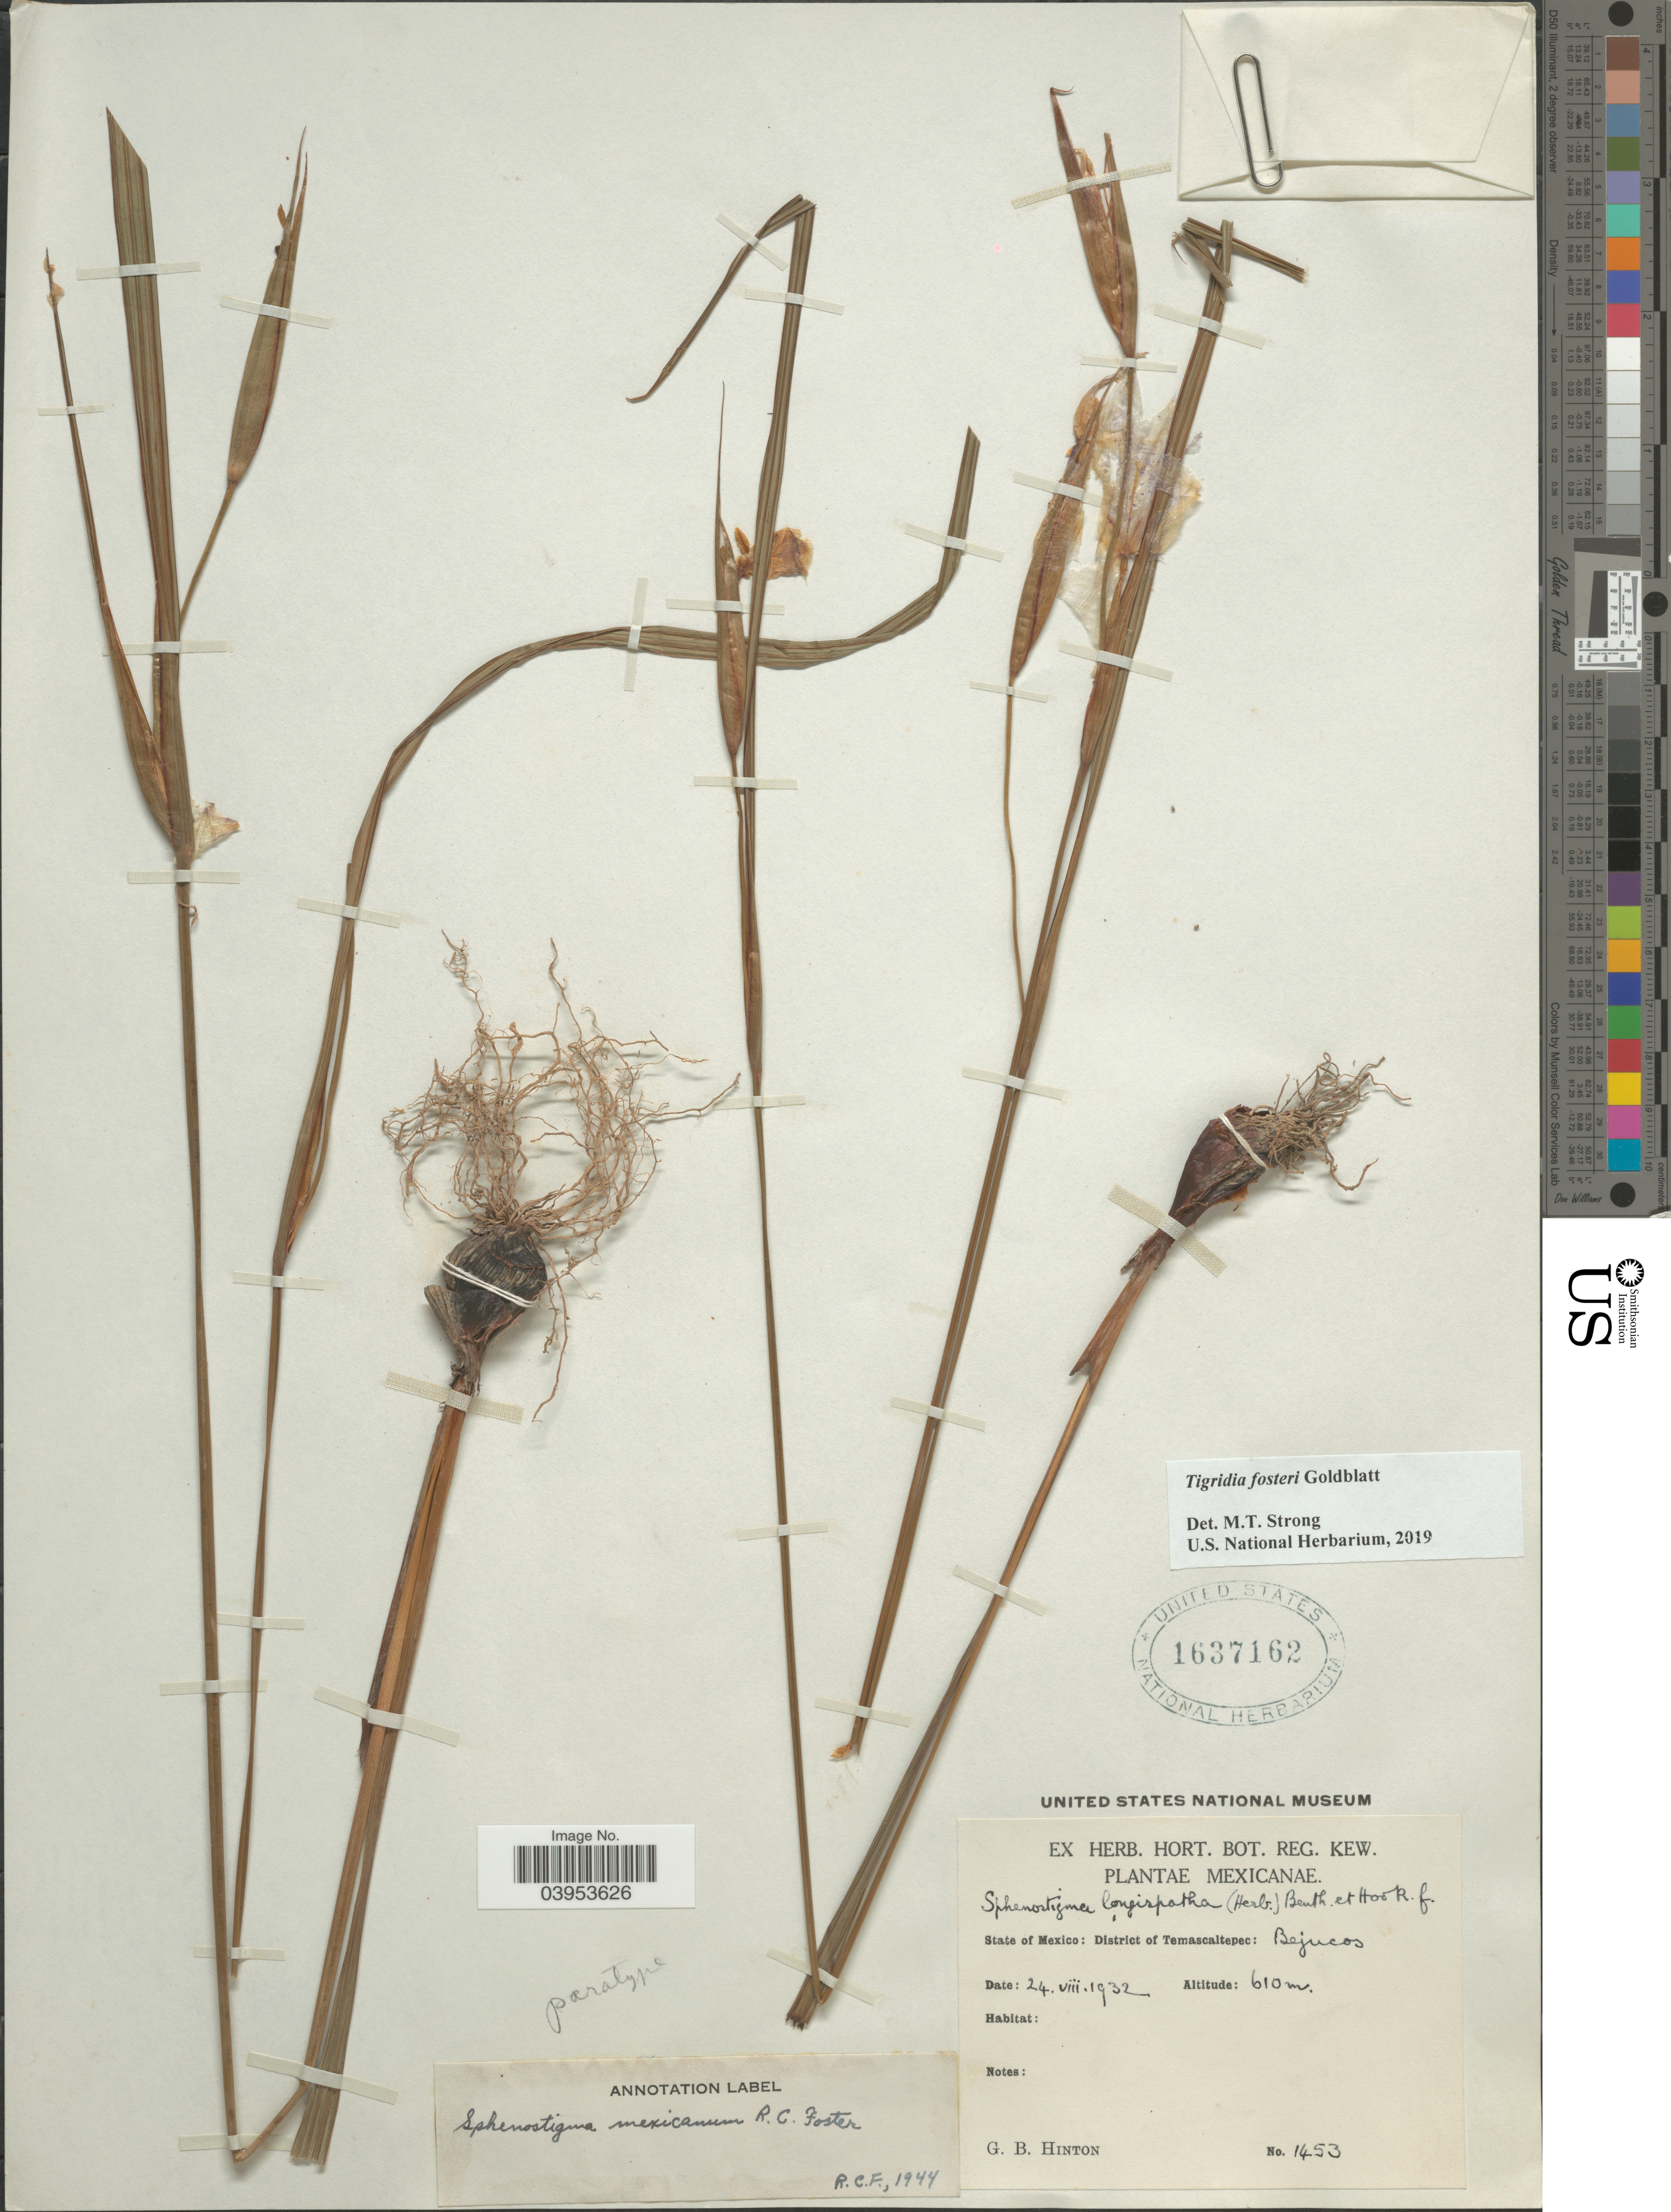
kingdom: Plantae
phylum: Tracheophyta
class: Liliopsida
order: Asparagales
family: Iridaceae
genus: Tigridia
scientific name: Tigridia fosteri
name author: Goldblatt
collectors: G. B. Hinton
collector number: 1453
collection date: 1932-08-24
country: Mexico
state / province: México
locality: District of Temascaltepec: Bejucos.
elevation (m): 610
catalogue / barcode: US 1637162